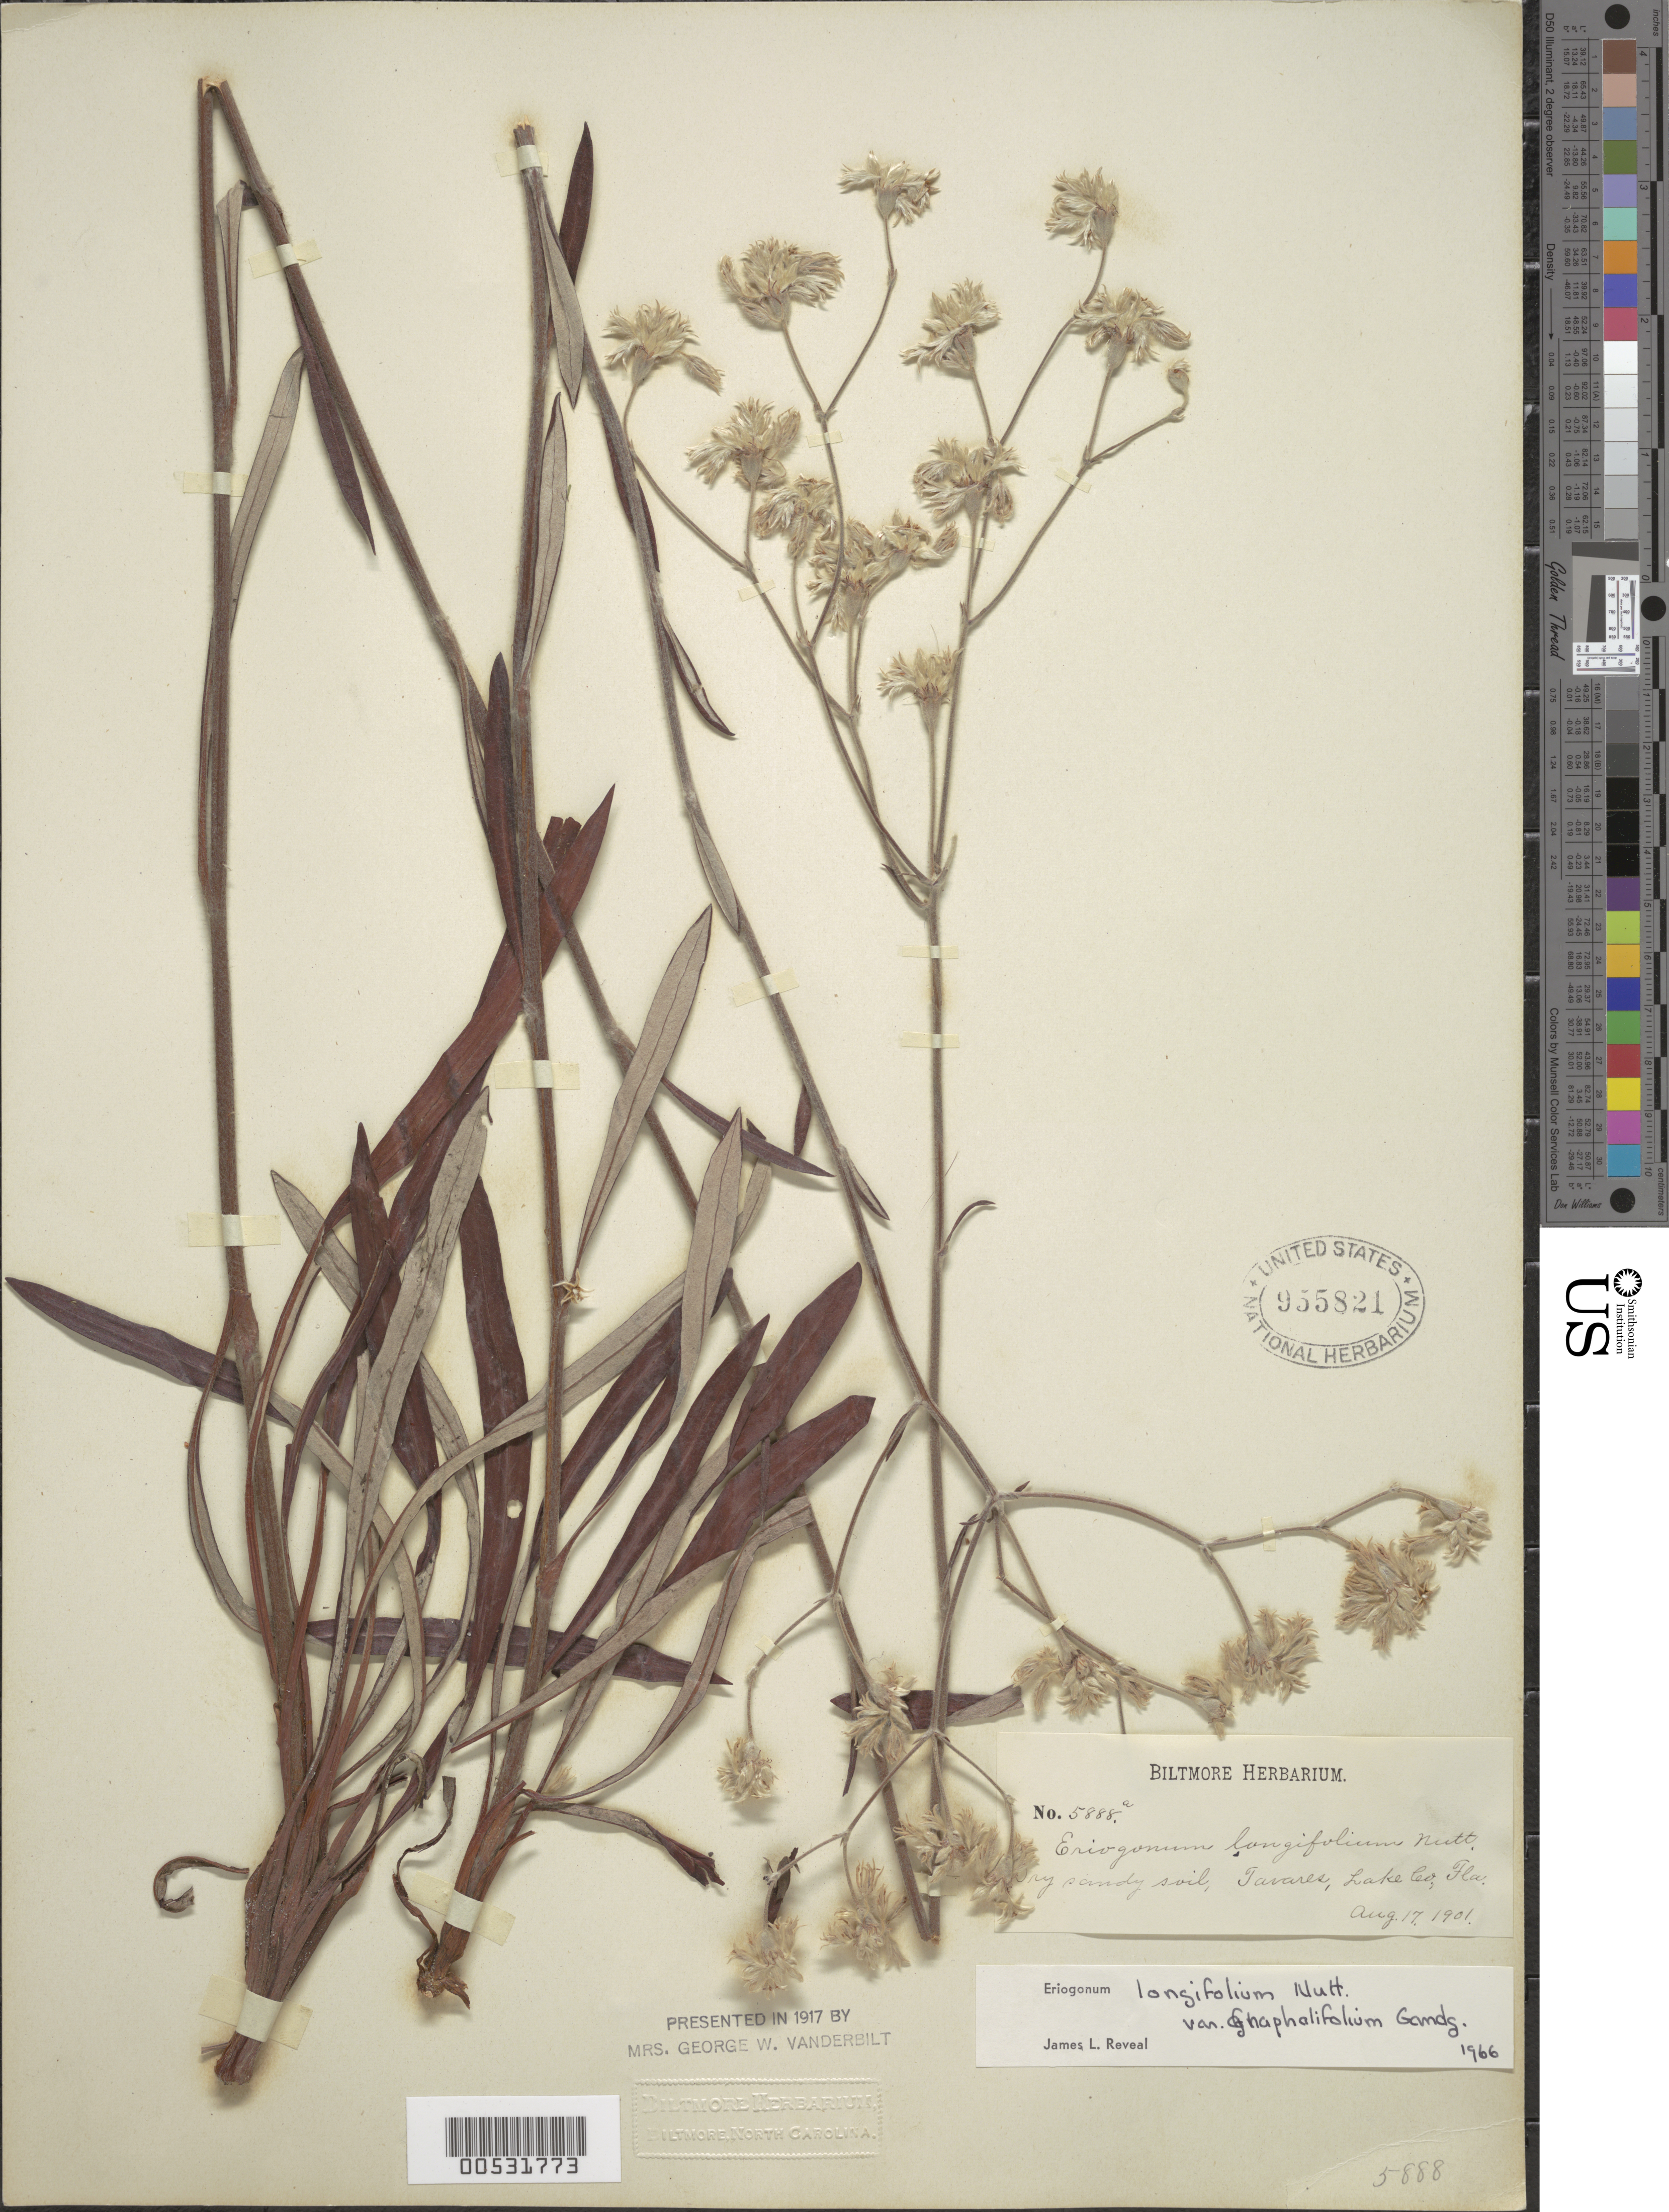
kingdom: Plantae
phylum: Tracheophyta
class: Magnoliopsida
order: Caryophyllales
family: Polygonaceae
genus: Eriogonum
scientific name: Eriogonum longifolium var. gnaphalifolium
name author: Gand.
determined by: Reveal, J. L.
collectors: ex herb. Biltmore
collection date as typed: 17 Aug 1901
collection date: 1901-08-17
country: United States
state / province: Florida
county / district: Lake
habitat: Dry sandy soil.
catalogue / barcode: US 955821